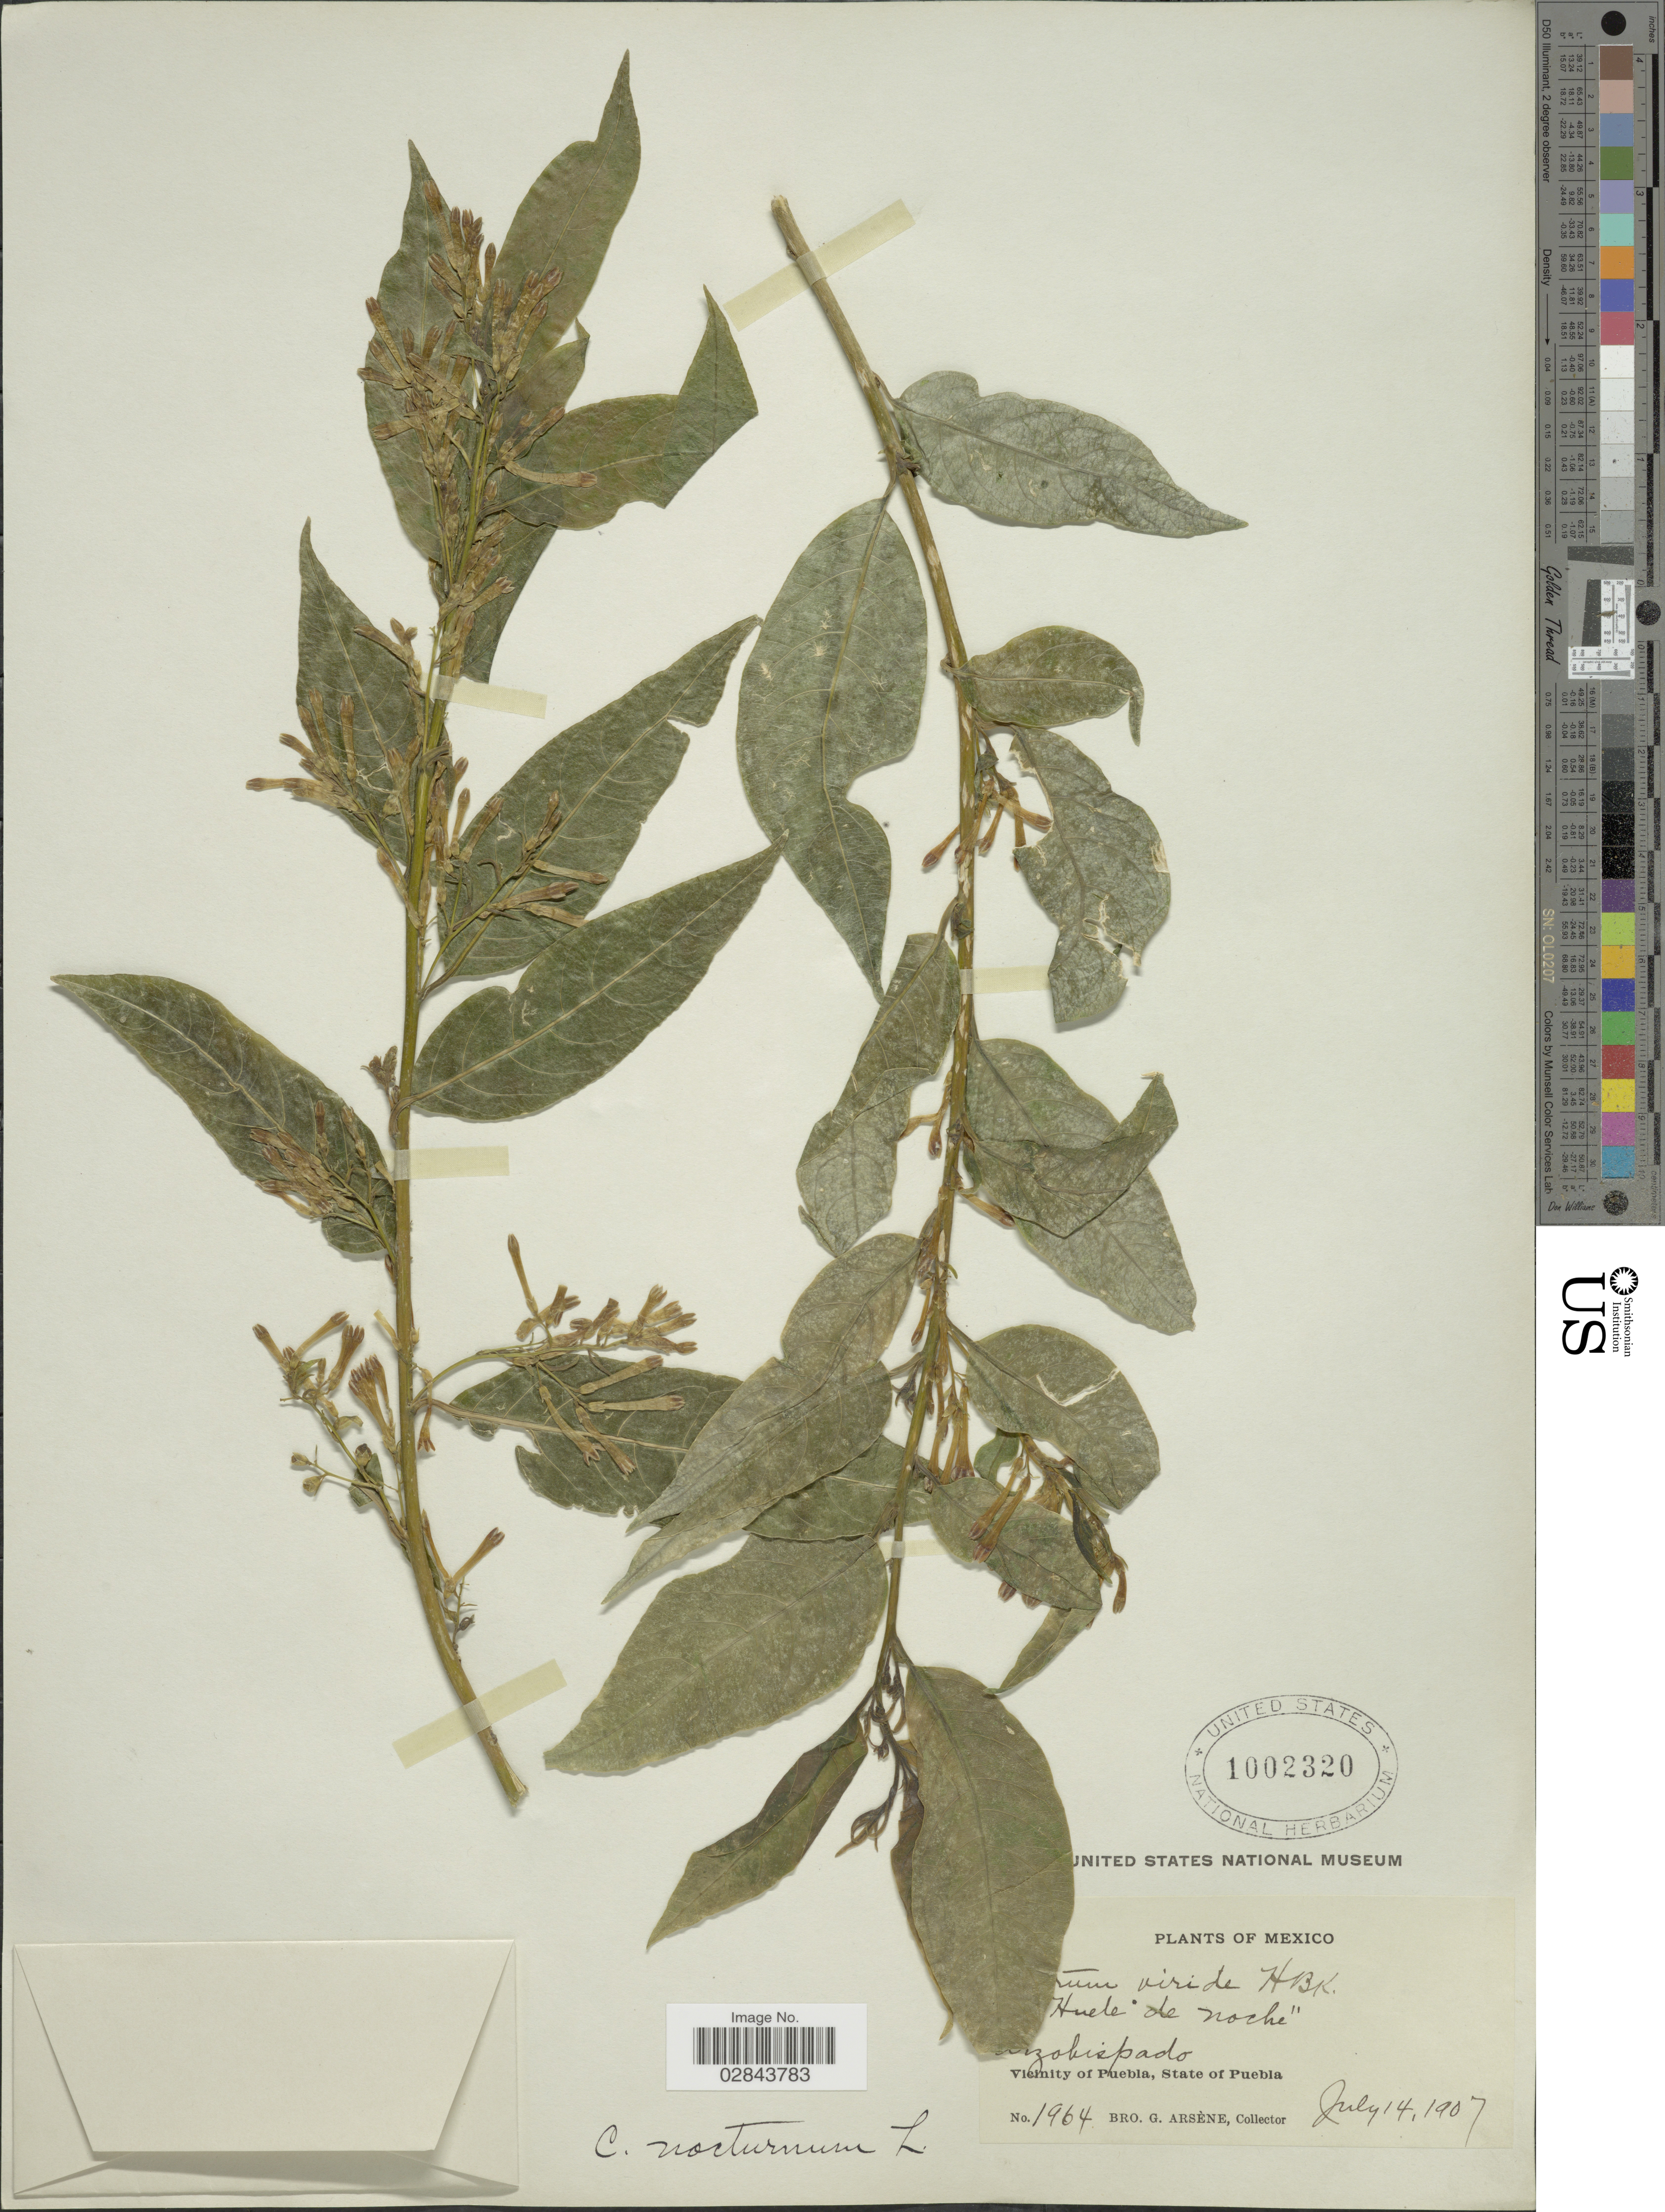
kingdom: Plantae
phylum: Tracheophyta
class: Magnoliopsida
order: Solanales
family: Solanaceae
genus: Cestrum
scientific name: Cestrum nocturnum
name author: L.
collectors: Bro. G. Arsène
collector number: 1964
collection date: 1907-07-14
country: Mexico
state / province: Puebla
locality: [illegible text]zobispado, Vicinity of Puebla, State of Puebla.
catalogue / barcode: US 1002320